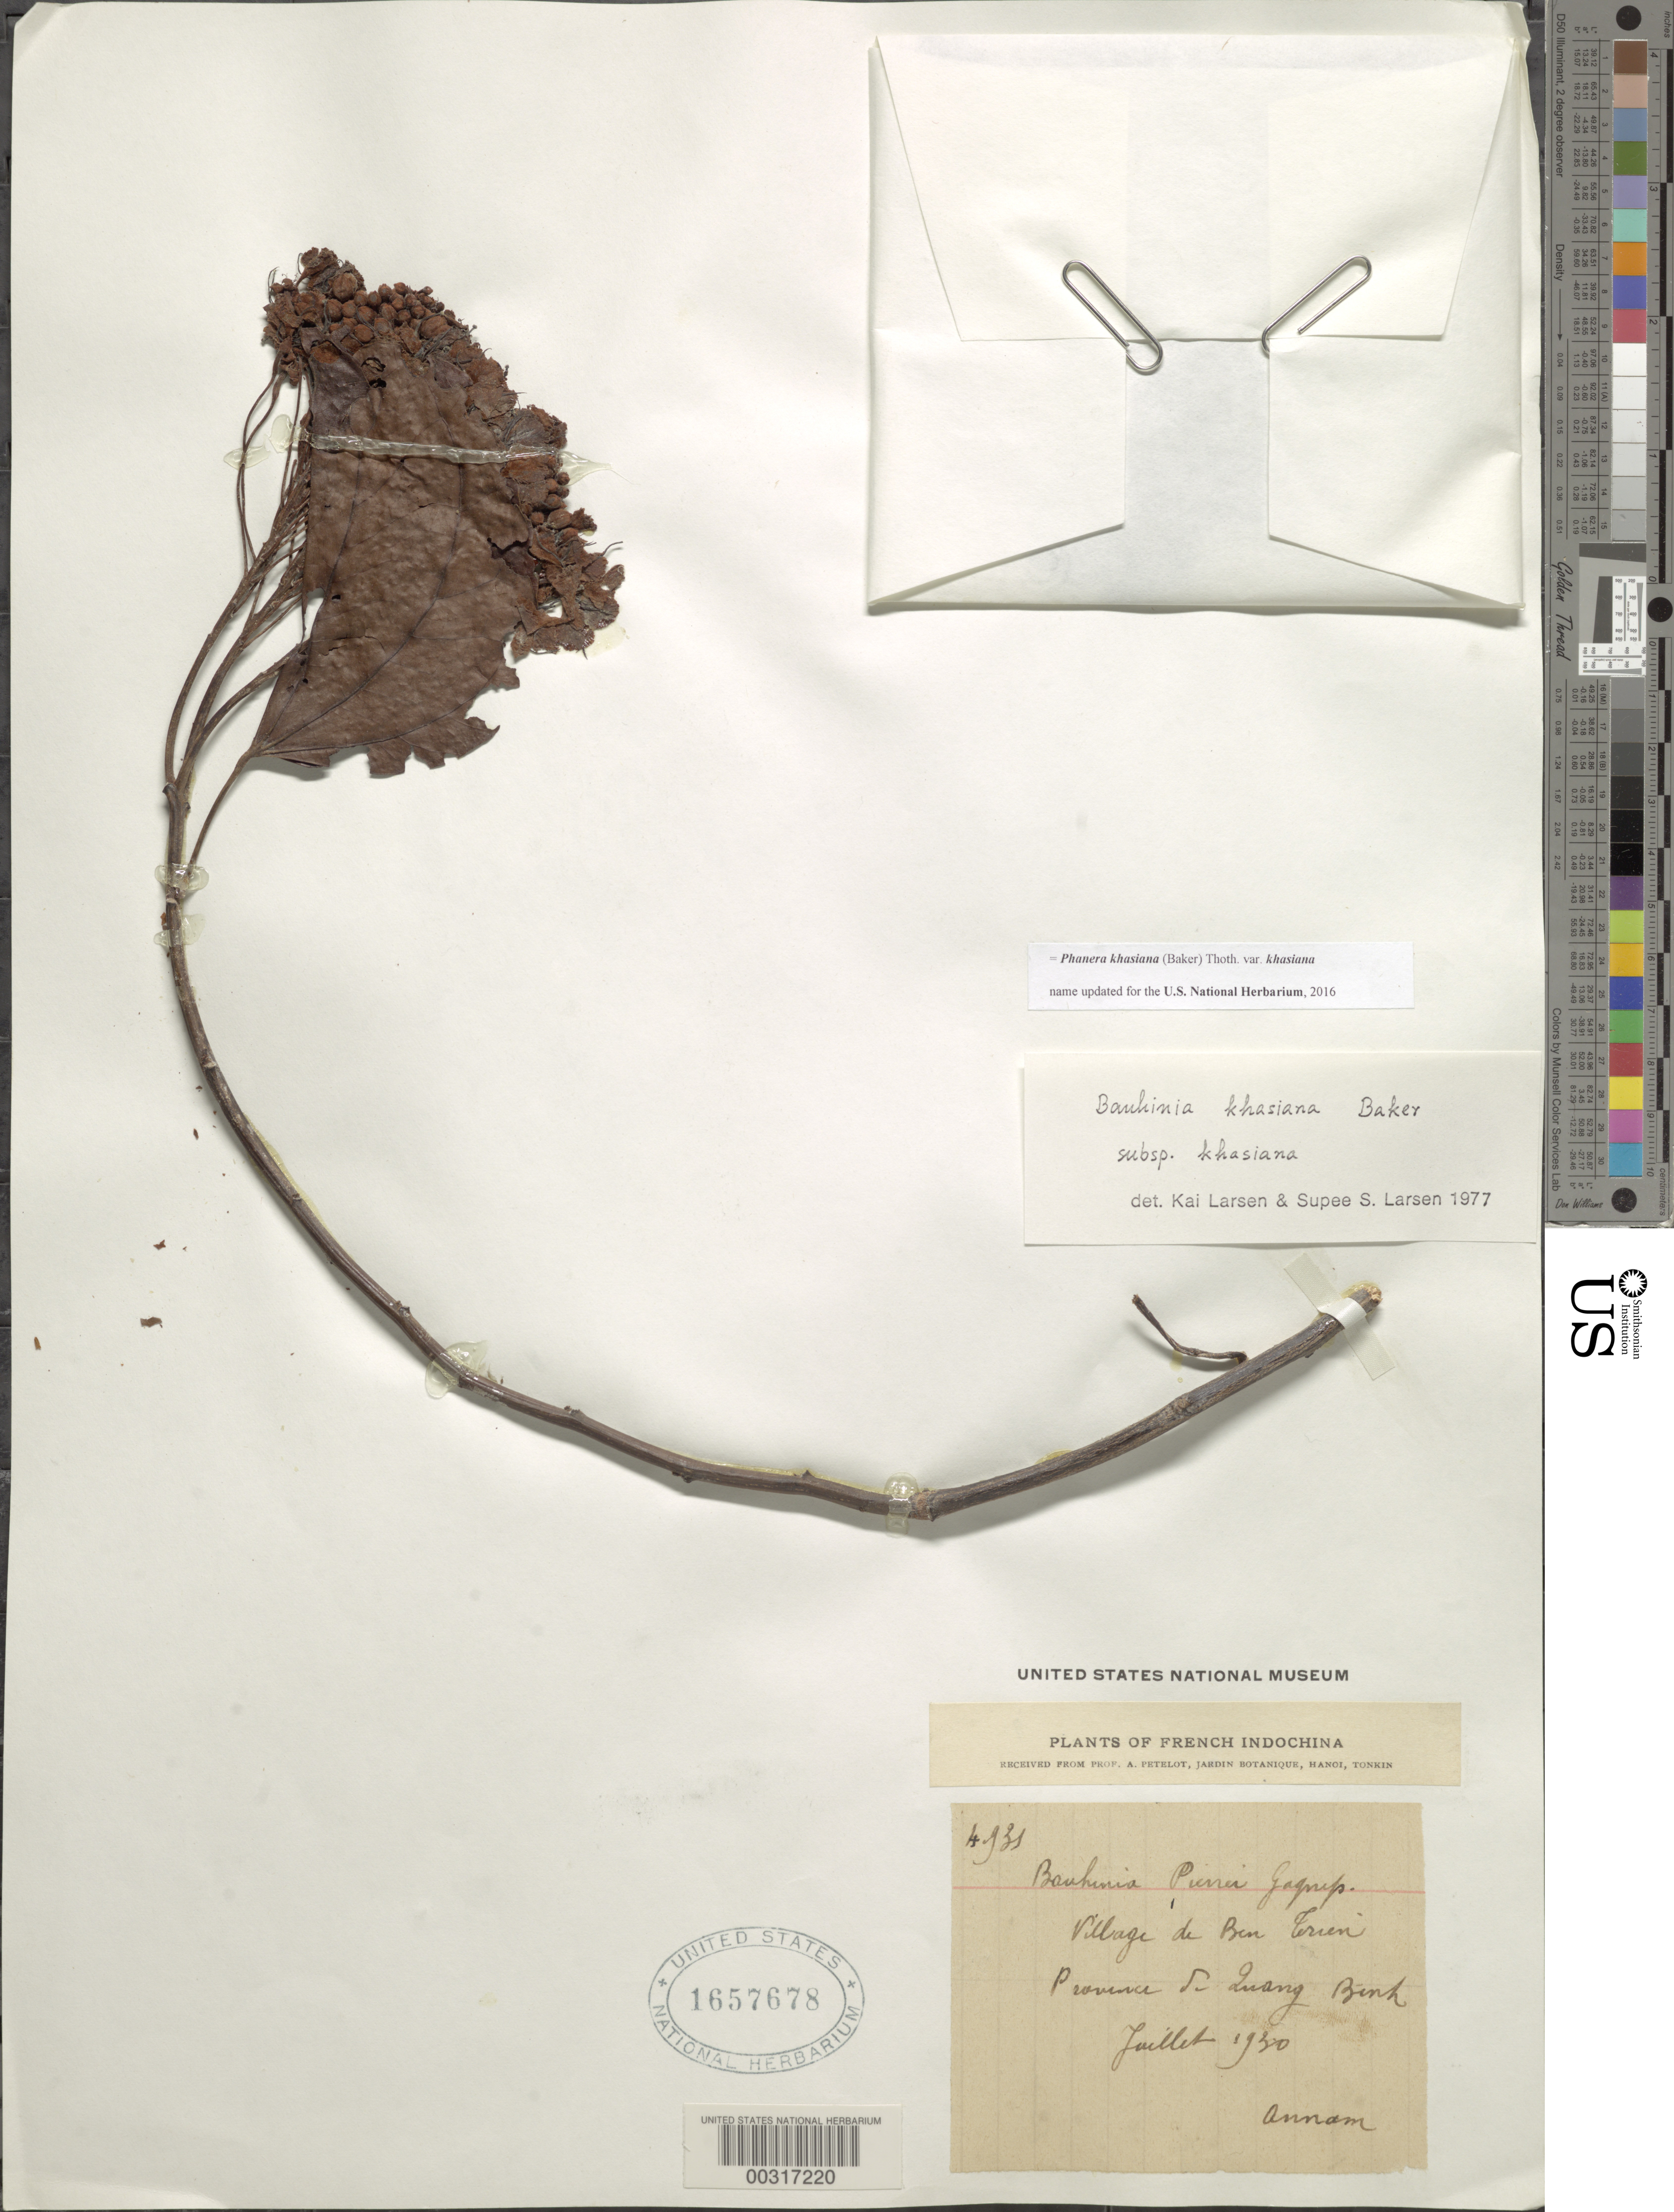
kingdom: Plantae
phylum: Tracheophyta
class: Magnoliopsida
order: Fabales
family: Fabaceae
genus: Phanera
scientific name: Phanera khasiana var. khasiana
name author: (Baker) Thothathri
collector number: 4931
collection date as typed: Jul 1930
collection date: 1930-07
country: Vietnam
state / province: Quang Binh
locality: Village of ben trien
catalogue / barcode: US 1657678